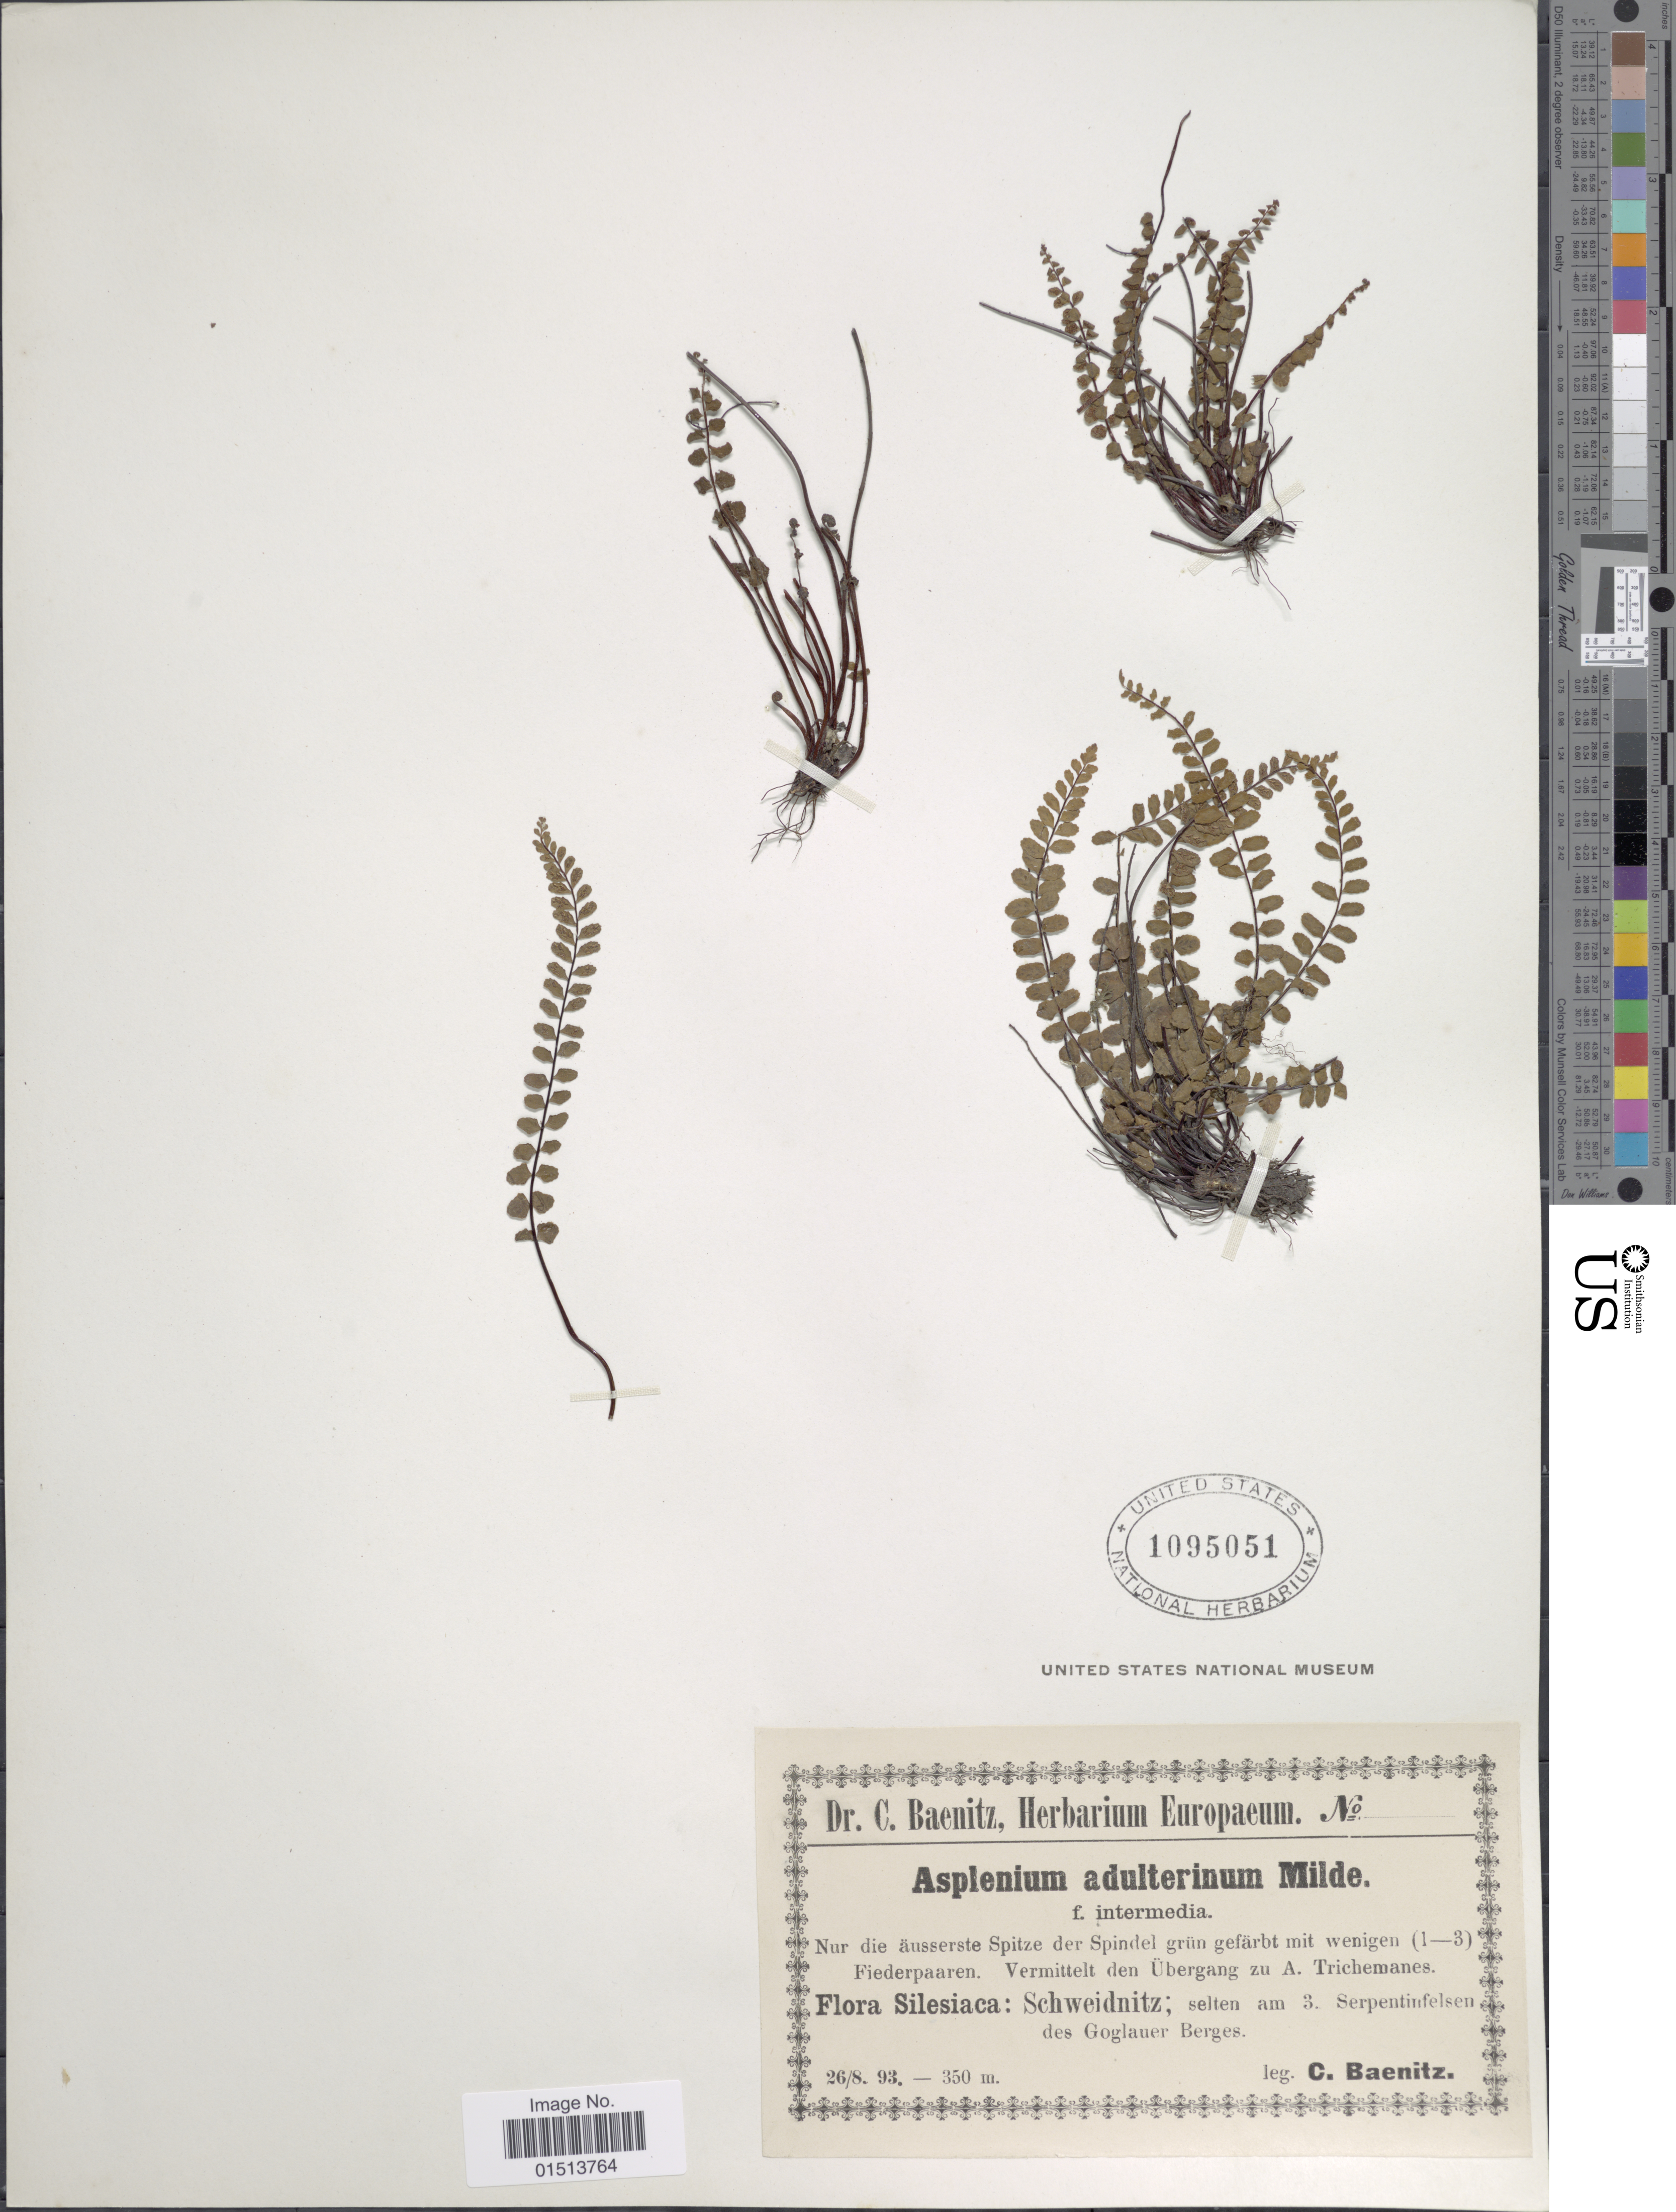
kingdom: Plantae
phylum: Tracheophyta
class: Polypodiopsida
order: Polypodiales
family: Aspleniaceae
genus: Asplenium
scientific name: Asplenium adulterinum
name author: Milde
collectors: C. G. Baenitz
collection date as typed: Transcribed d/m/y: 26/8/93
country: Poland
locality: Silesiaca: Schweidnitz; selten am 3. Serpentinfelsen des Goglauer Berges.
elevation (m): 350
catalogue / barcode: US 1095051